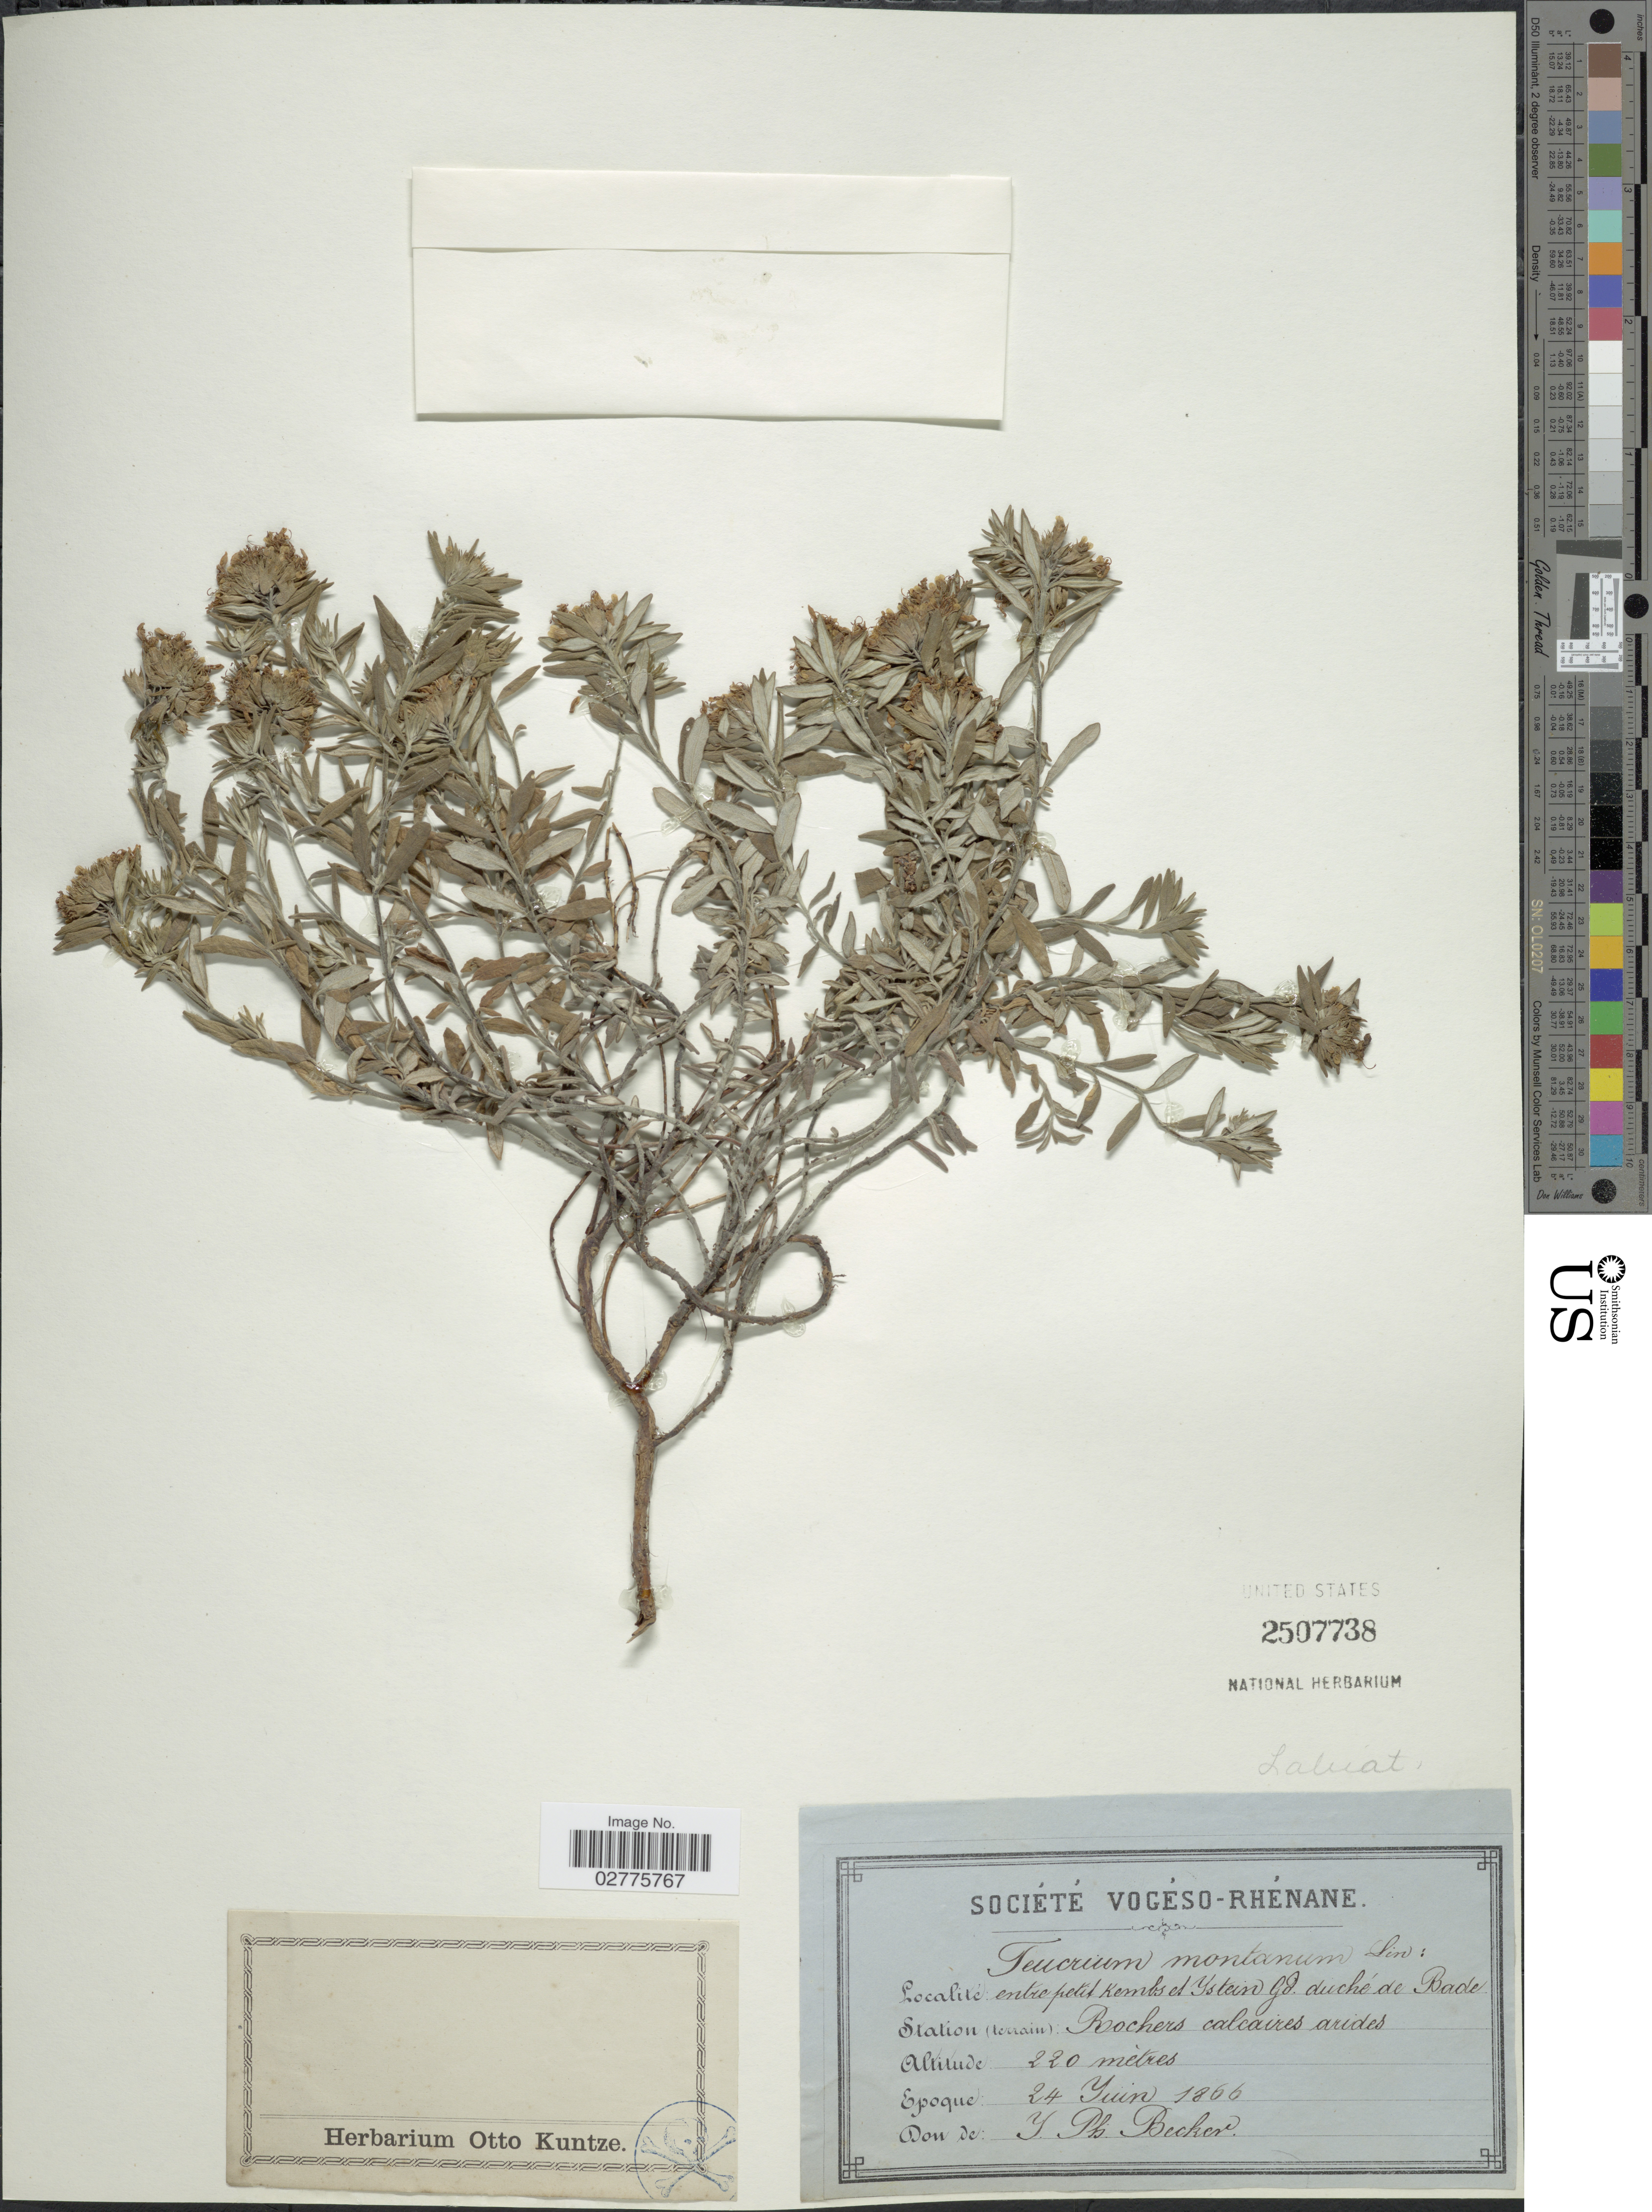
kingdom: Plantae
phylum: Tracheophyta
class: Magnoliopsida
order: Lamiales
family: Lamiaceae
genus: Teucrium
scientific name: Teucrium montanum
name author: L.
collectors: J. Becker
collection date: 1866-06-24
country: France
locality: entre petit Kembs et Istein Gd. Duché de Bade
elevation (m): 220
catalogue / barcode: US 2507738